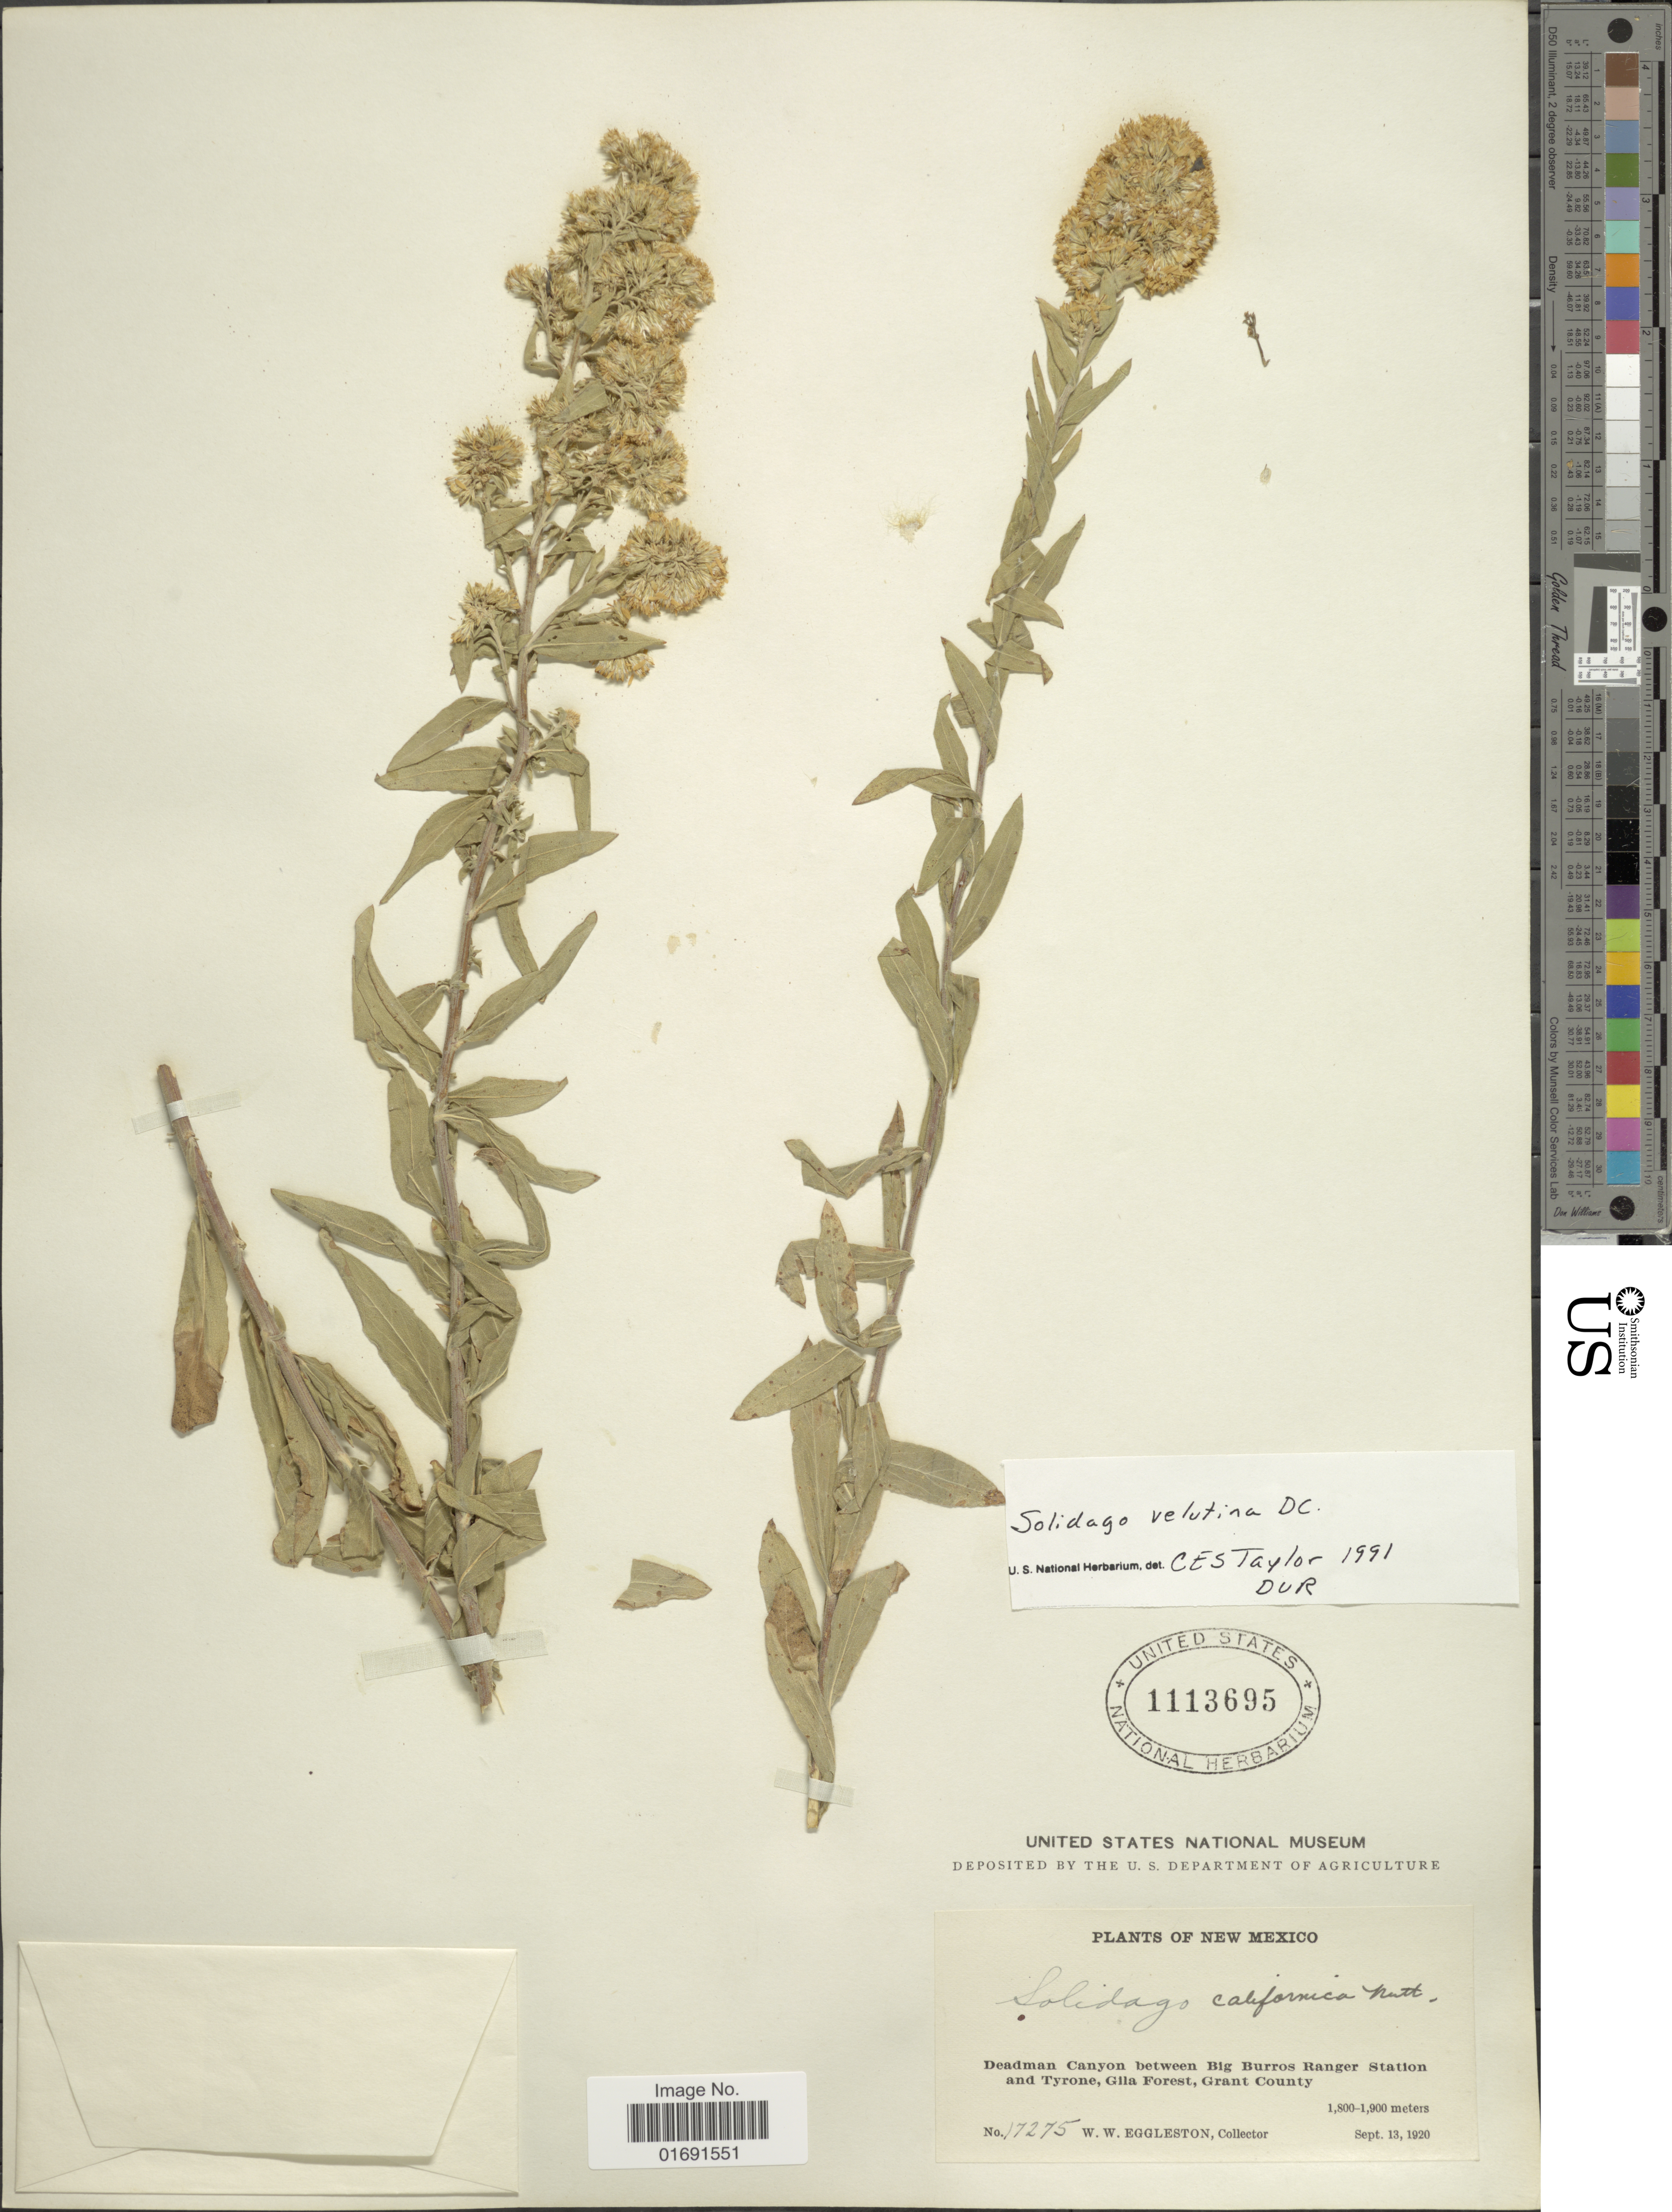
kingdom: Plantae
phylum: Tracheophyta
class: Magnoliopsida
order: Asterales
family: Asteraceae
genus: Solidago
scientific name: Solidago velutina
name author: DC.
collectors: W. W. Eggleston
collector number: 17275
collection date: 1920-09-13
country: United States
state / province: New Mexico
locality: Deadman Canyon between big Burros Ranger Station and Tyrone, Gila Forest, Grant County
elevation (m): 1800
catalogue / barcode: US 1113695